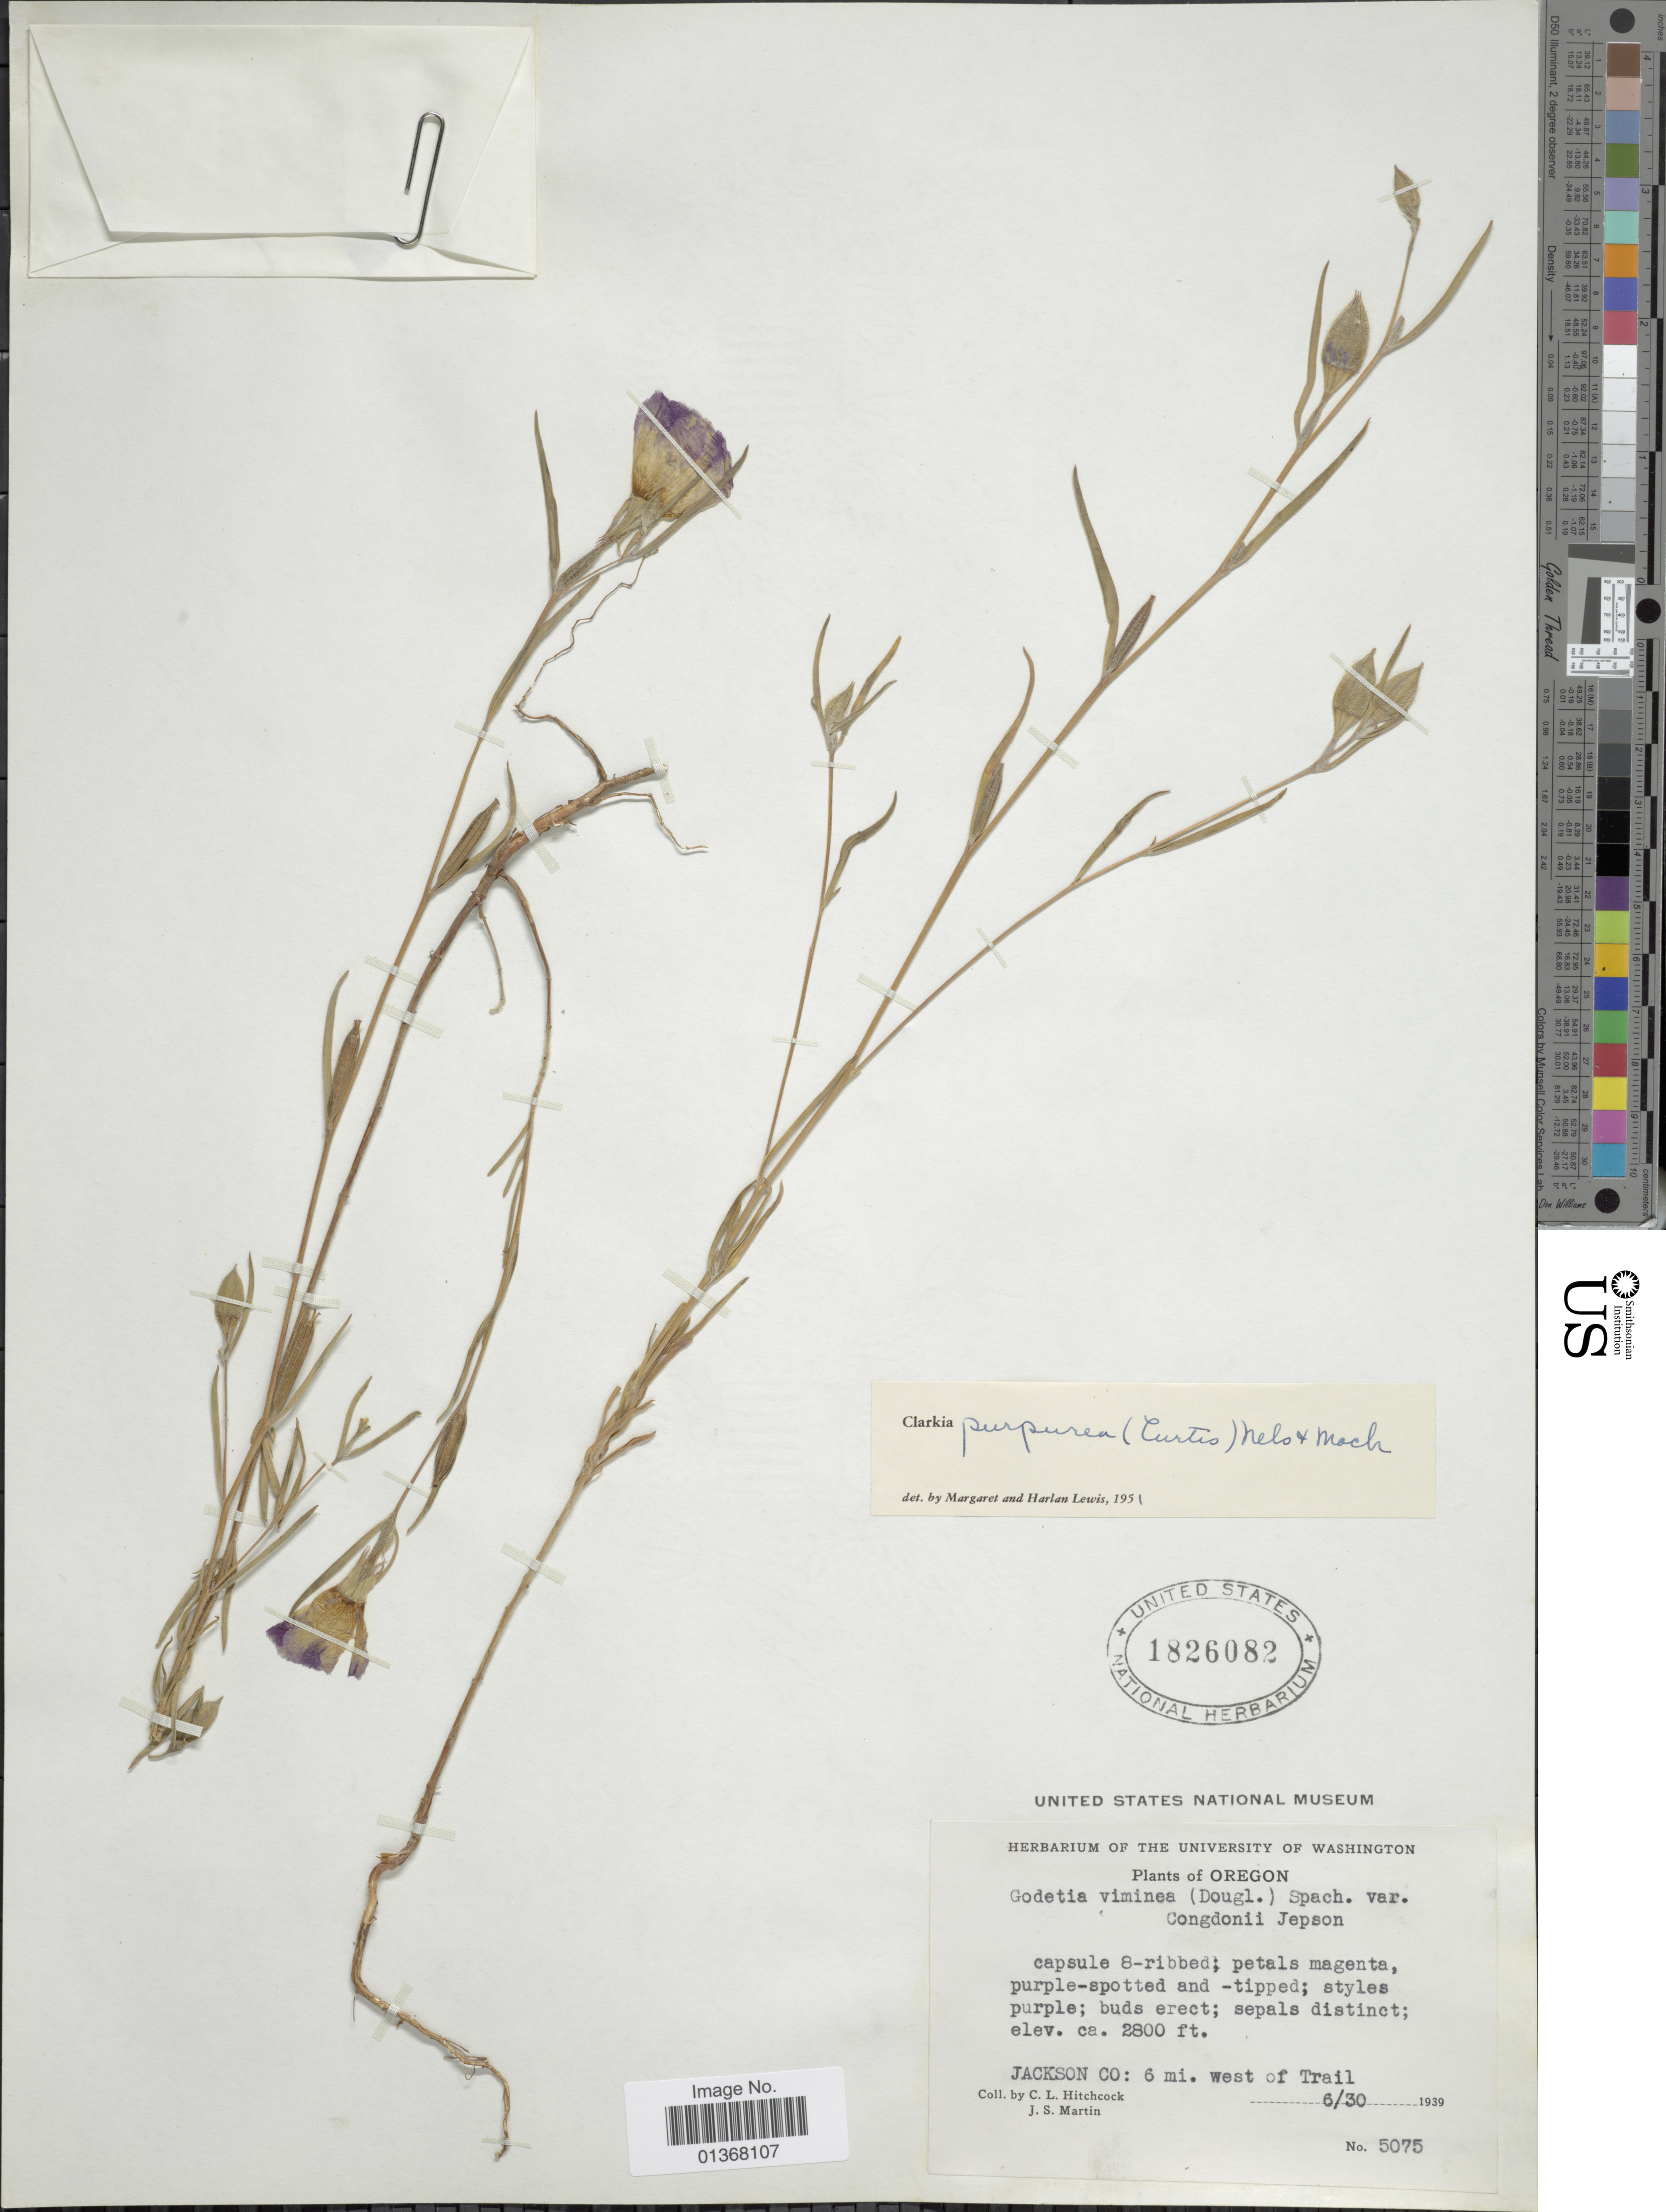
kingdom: Plantae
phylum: Tracheophyta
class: Magnoliopsida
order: Myrtales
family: Onagraceae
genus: Clarkia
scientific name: Clarkia pulchella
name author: Pursh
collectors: C. L. Hitchcock & J. S. Martin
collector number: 5075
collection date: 1939-06-30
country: United States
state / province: Oregon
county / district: Jackson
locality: Jackson Co: 6 mi. west of Trail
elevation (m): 853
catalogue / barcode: US 1826082